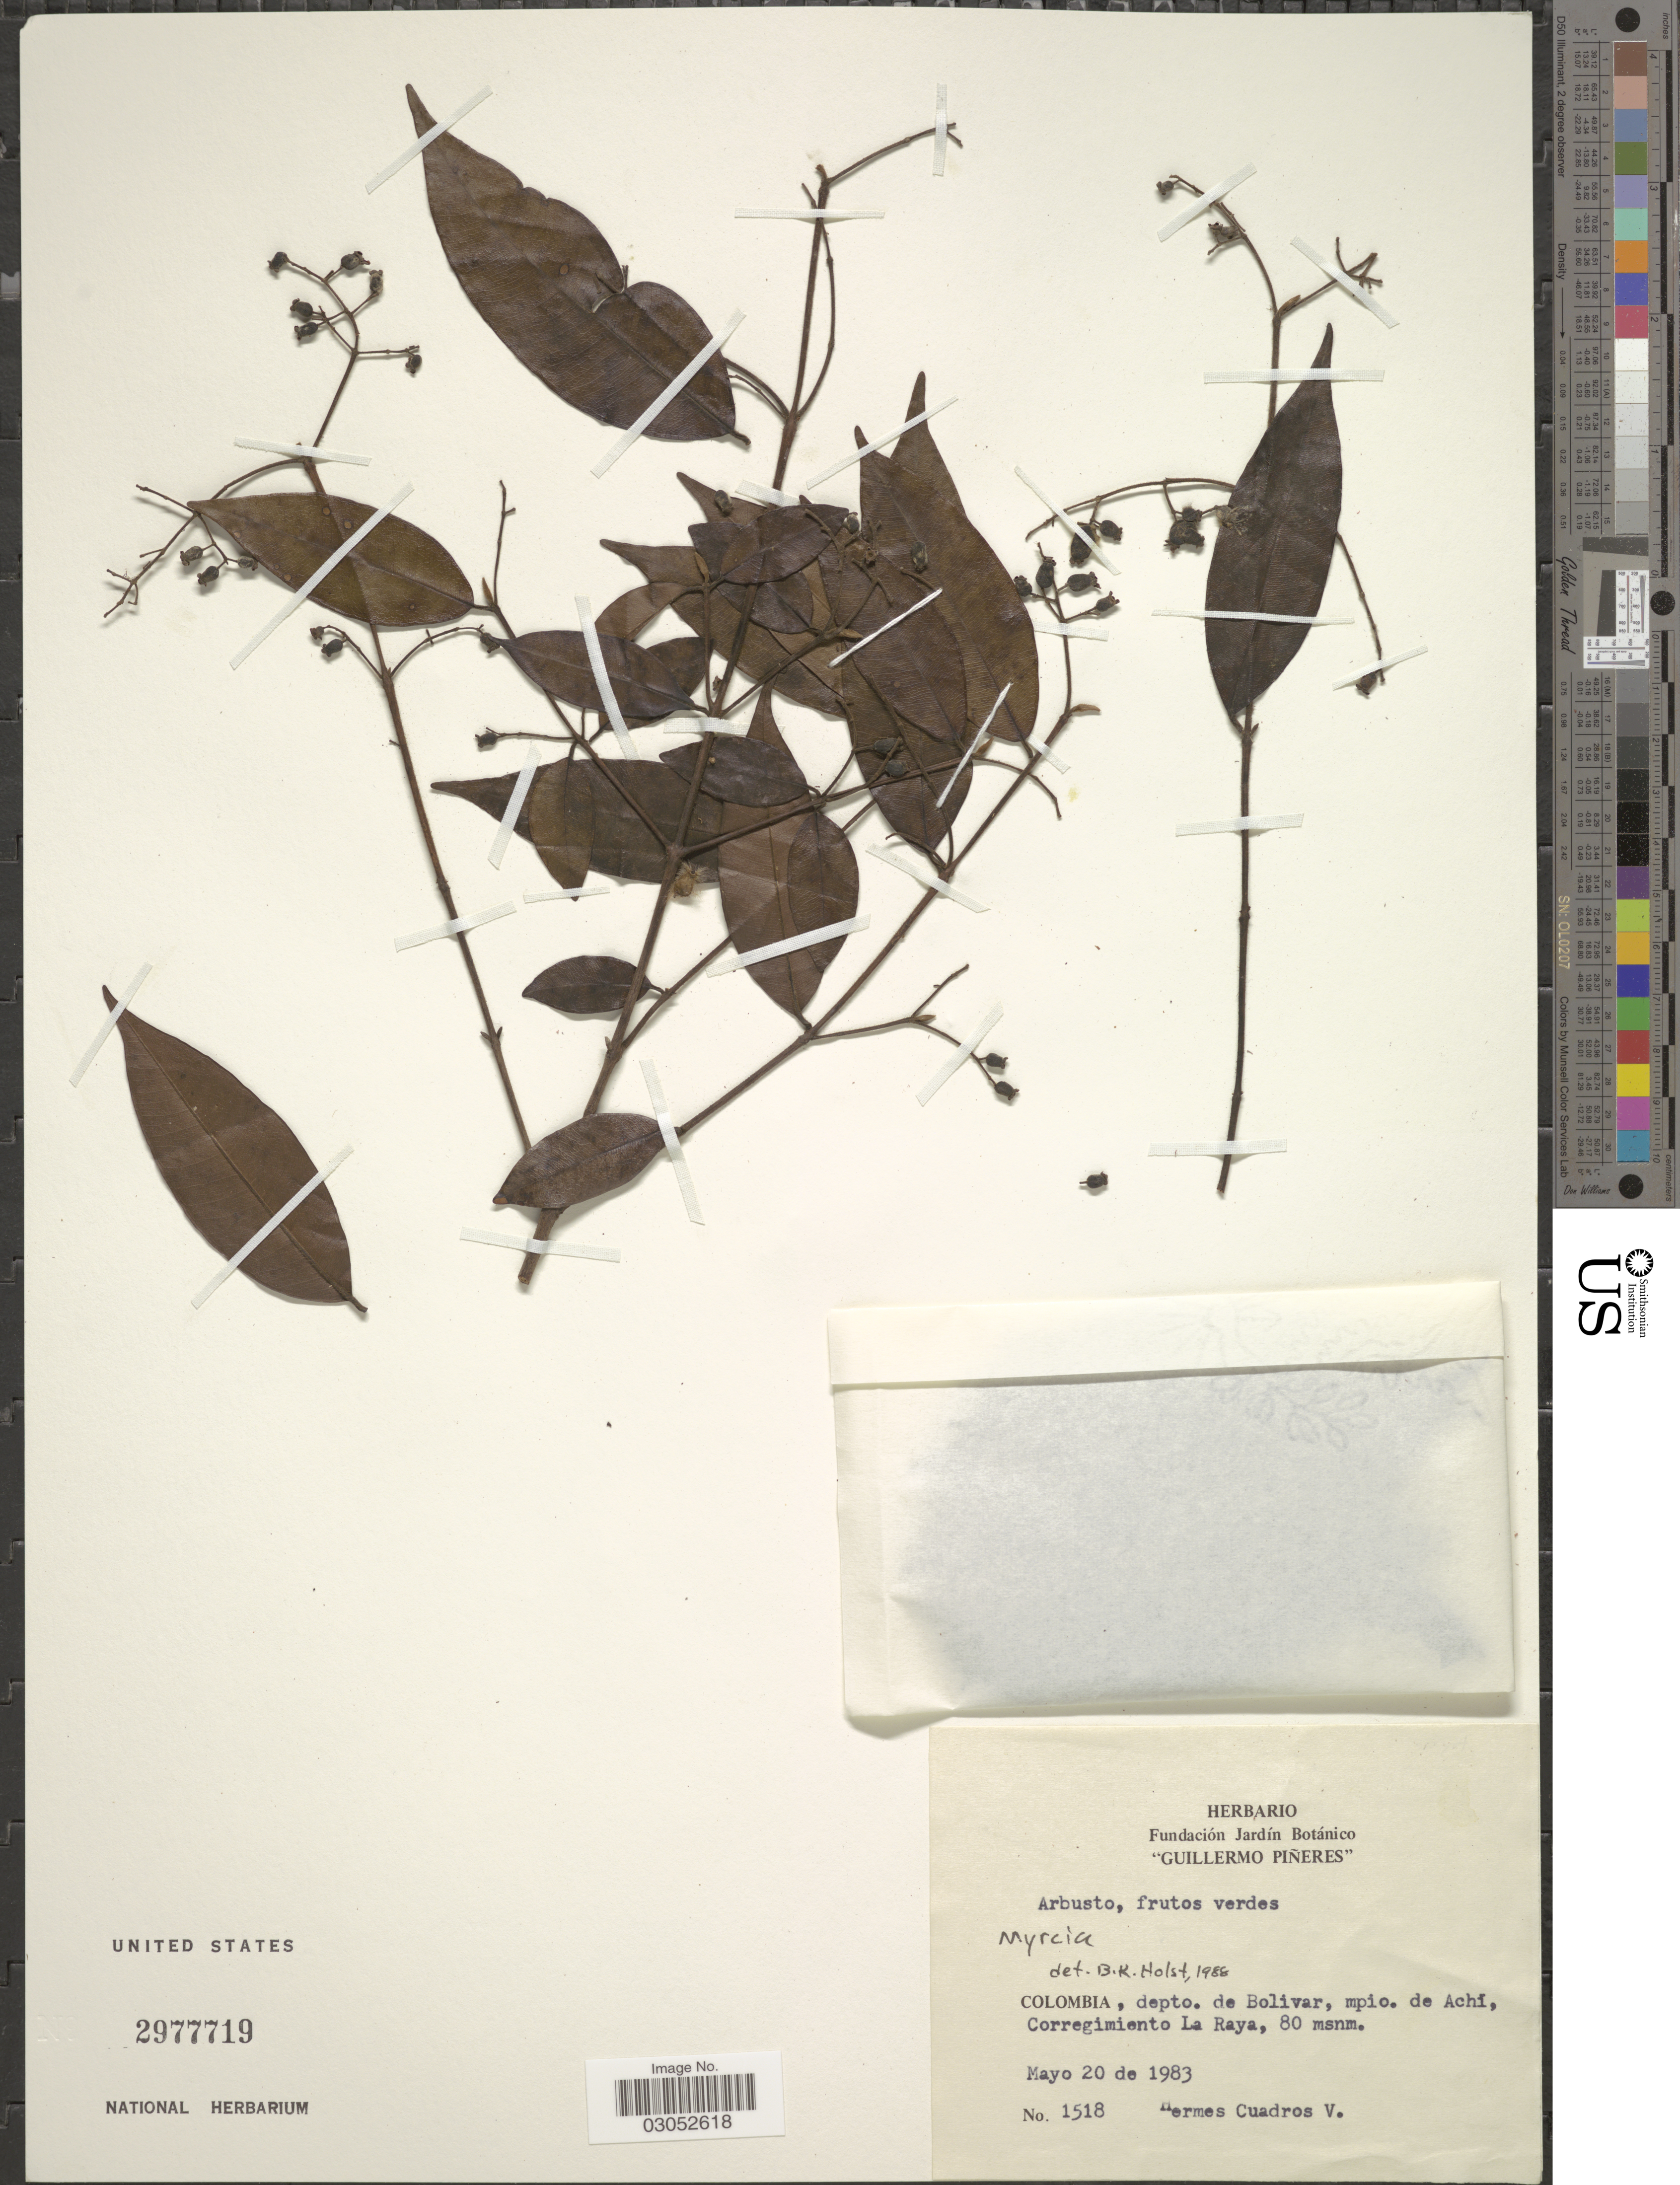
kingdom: Plantae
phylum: Tracheophyta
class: Magnoliopsida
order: Myrtales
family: Myrtaceae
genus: Myrcia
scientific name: Myrcia sp.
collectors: H. Cuadros V.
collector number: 1518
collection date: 1983-05-20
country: Colombia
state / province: Bolívar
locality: Depto. de Bolivar, mpio. de Achí, Corregimiente La Raya.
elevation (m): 80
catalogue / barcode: US 2977719